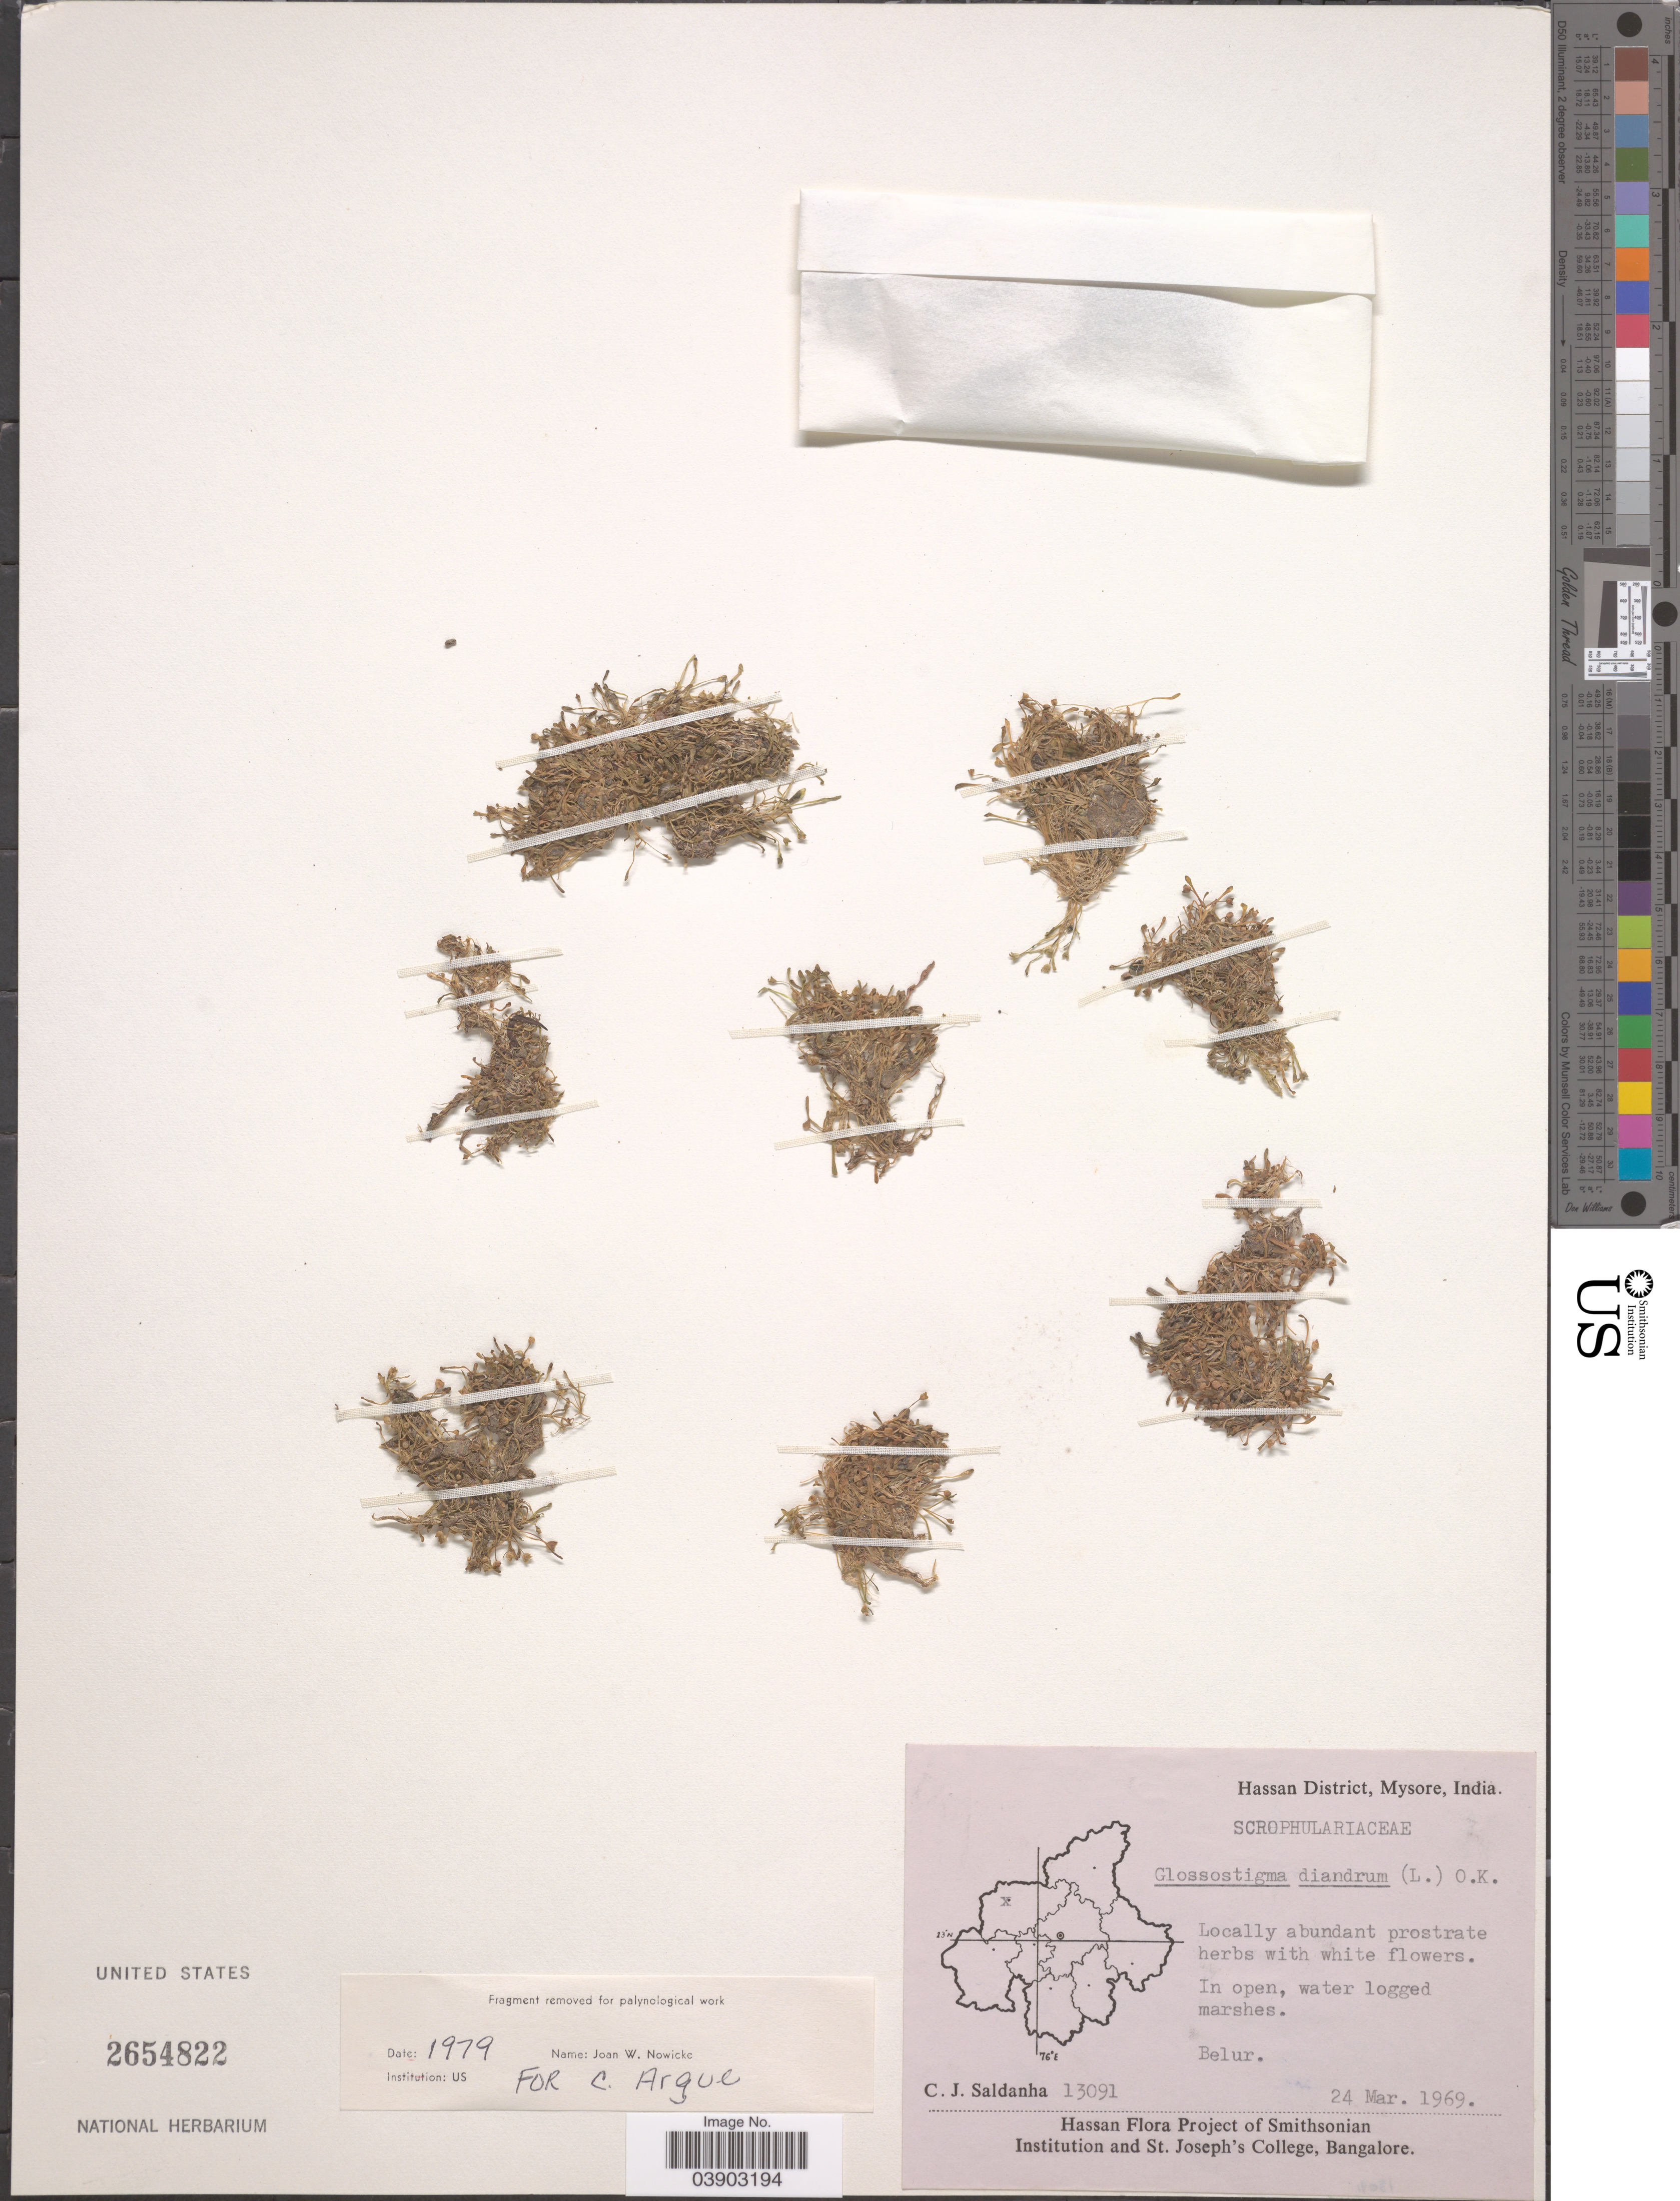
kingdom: Plantae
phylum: Tracheophyta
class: Magnoliopsida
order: Lamiales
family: Phrymaceae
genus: Glossostigma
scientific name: Glossostigma sp.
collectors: C. J. Saldanha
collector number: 13091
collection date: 1969-03-24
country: India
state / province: Karnataka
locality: Hassan District, Mysore. Belur.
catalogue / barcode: US 2654822